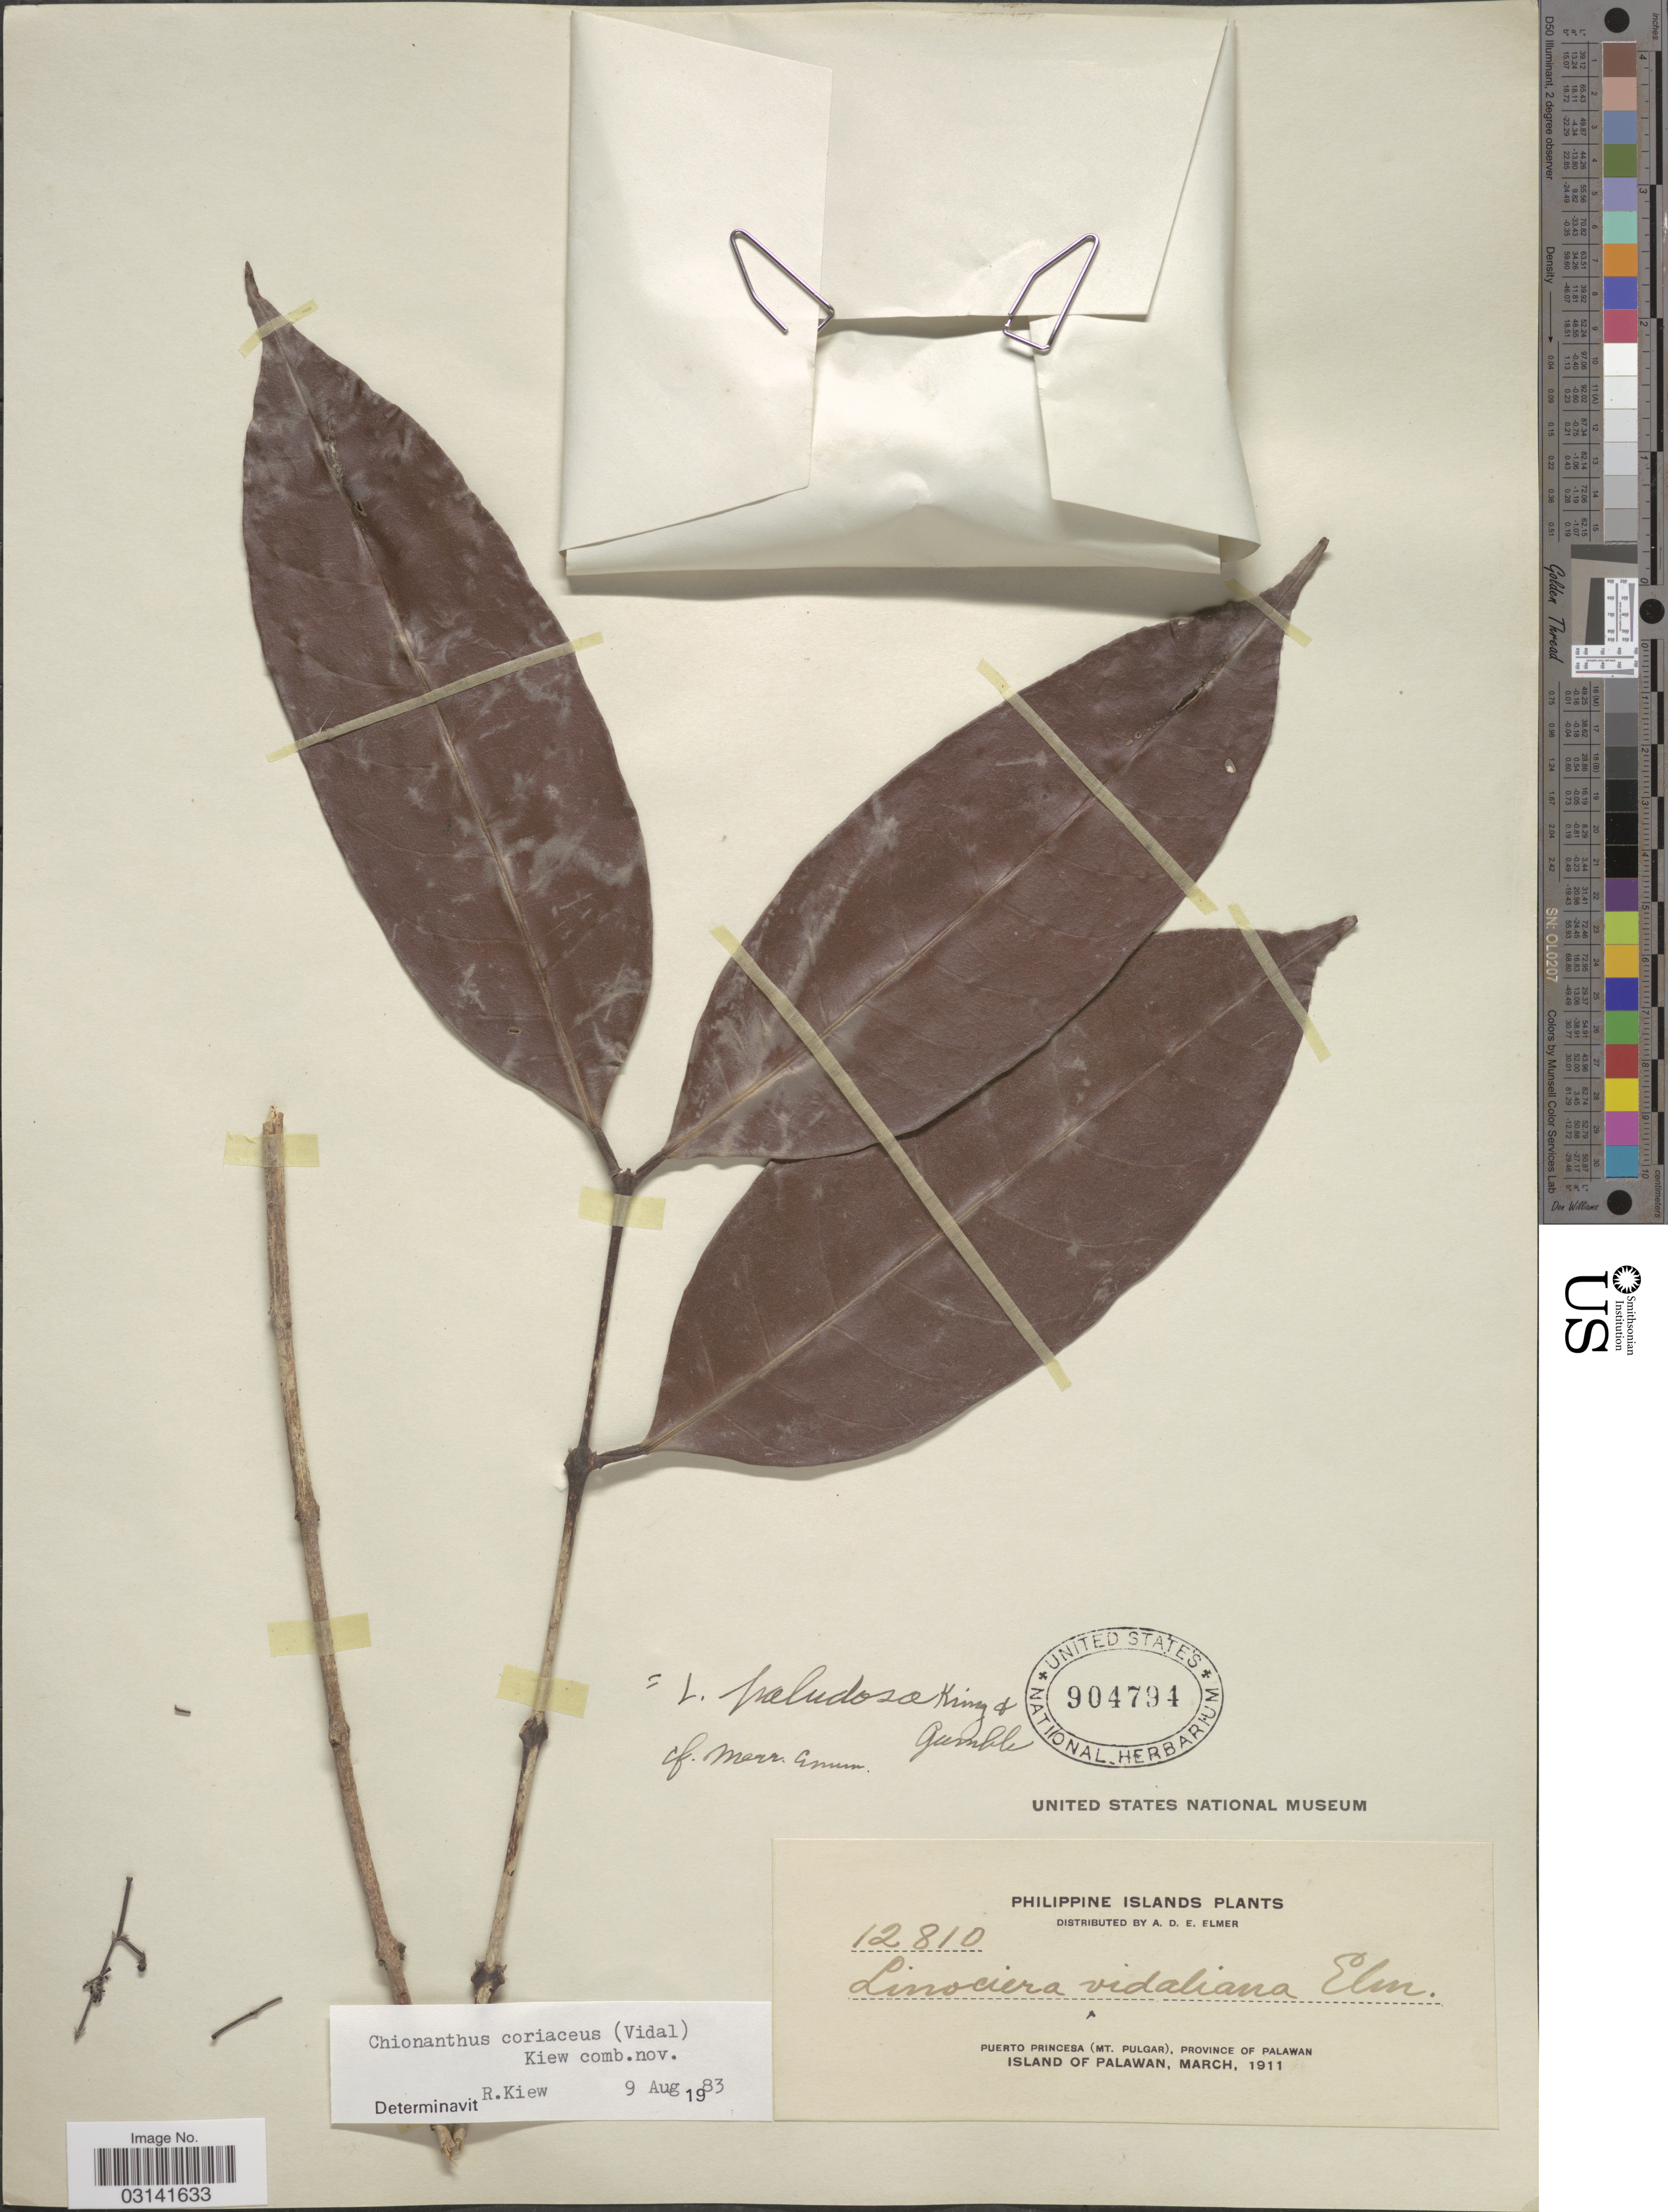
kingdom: Plantae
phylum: Tracheophyta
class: Magnoliopsida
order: Lamiales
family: Oleaceae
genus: Chionanthus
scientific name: Chionanthus coriaceus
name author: (S. Vidal) Y.P. Yang & S.Y. Lu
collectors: A. D. E. Elmer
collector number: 12810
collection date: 1911-03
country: Philippines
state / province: Mimaropa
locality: Puerto Princesa (Mt. Pulgar), province of Palawan. Island of Palawan.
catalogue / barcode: US 904794